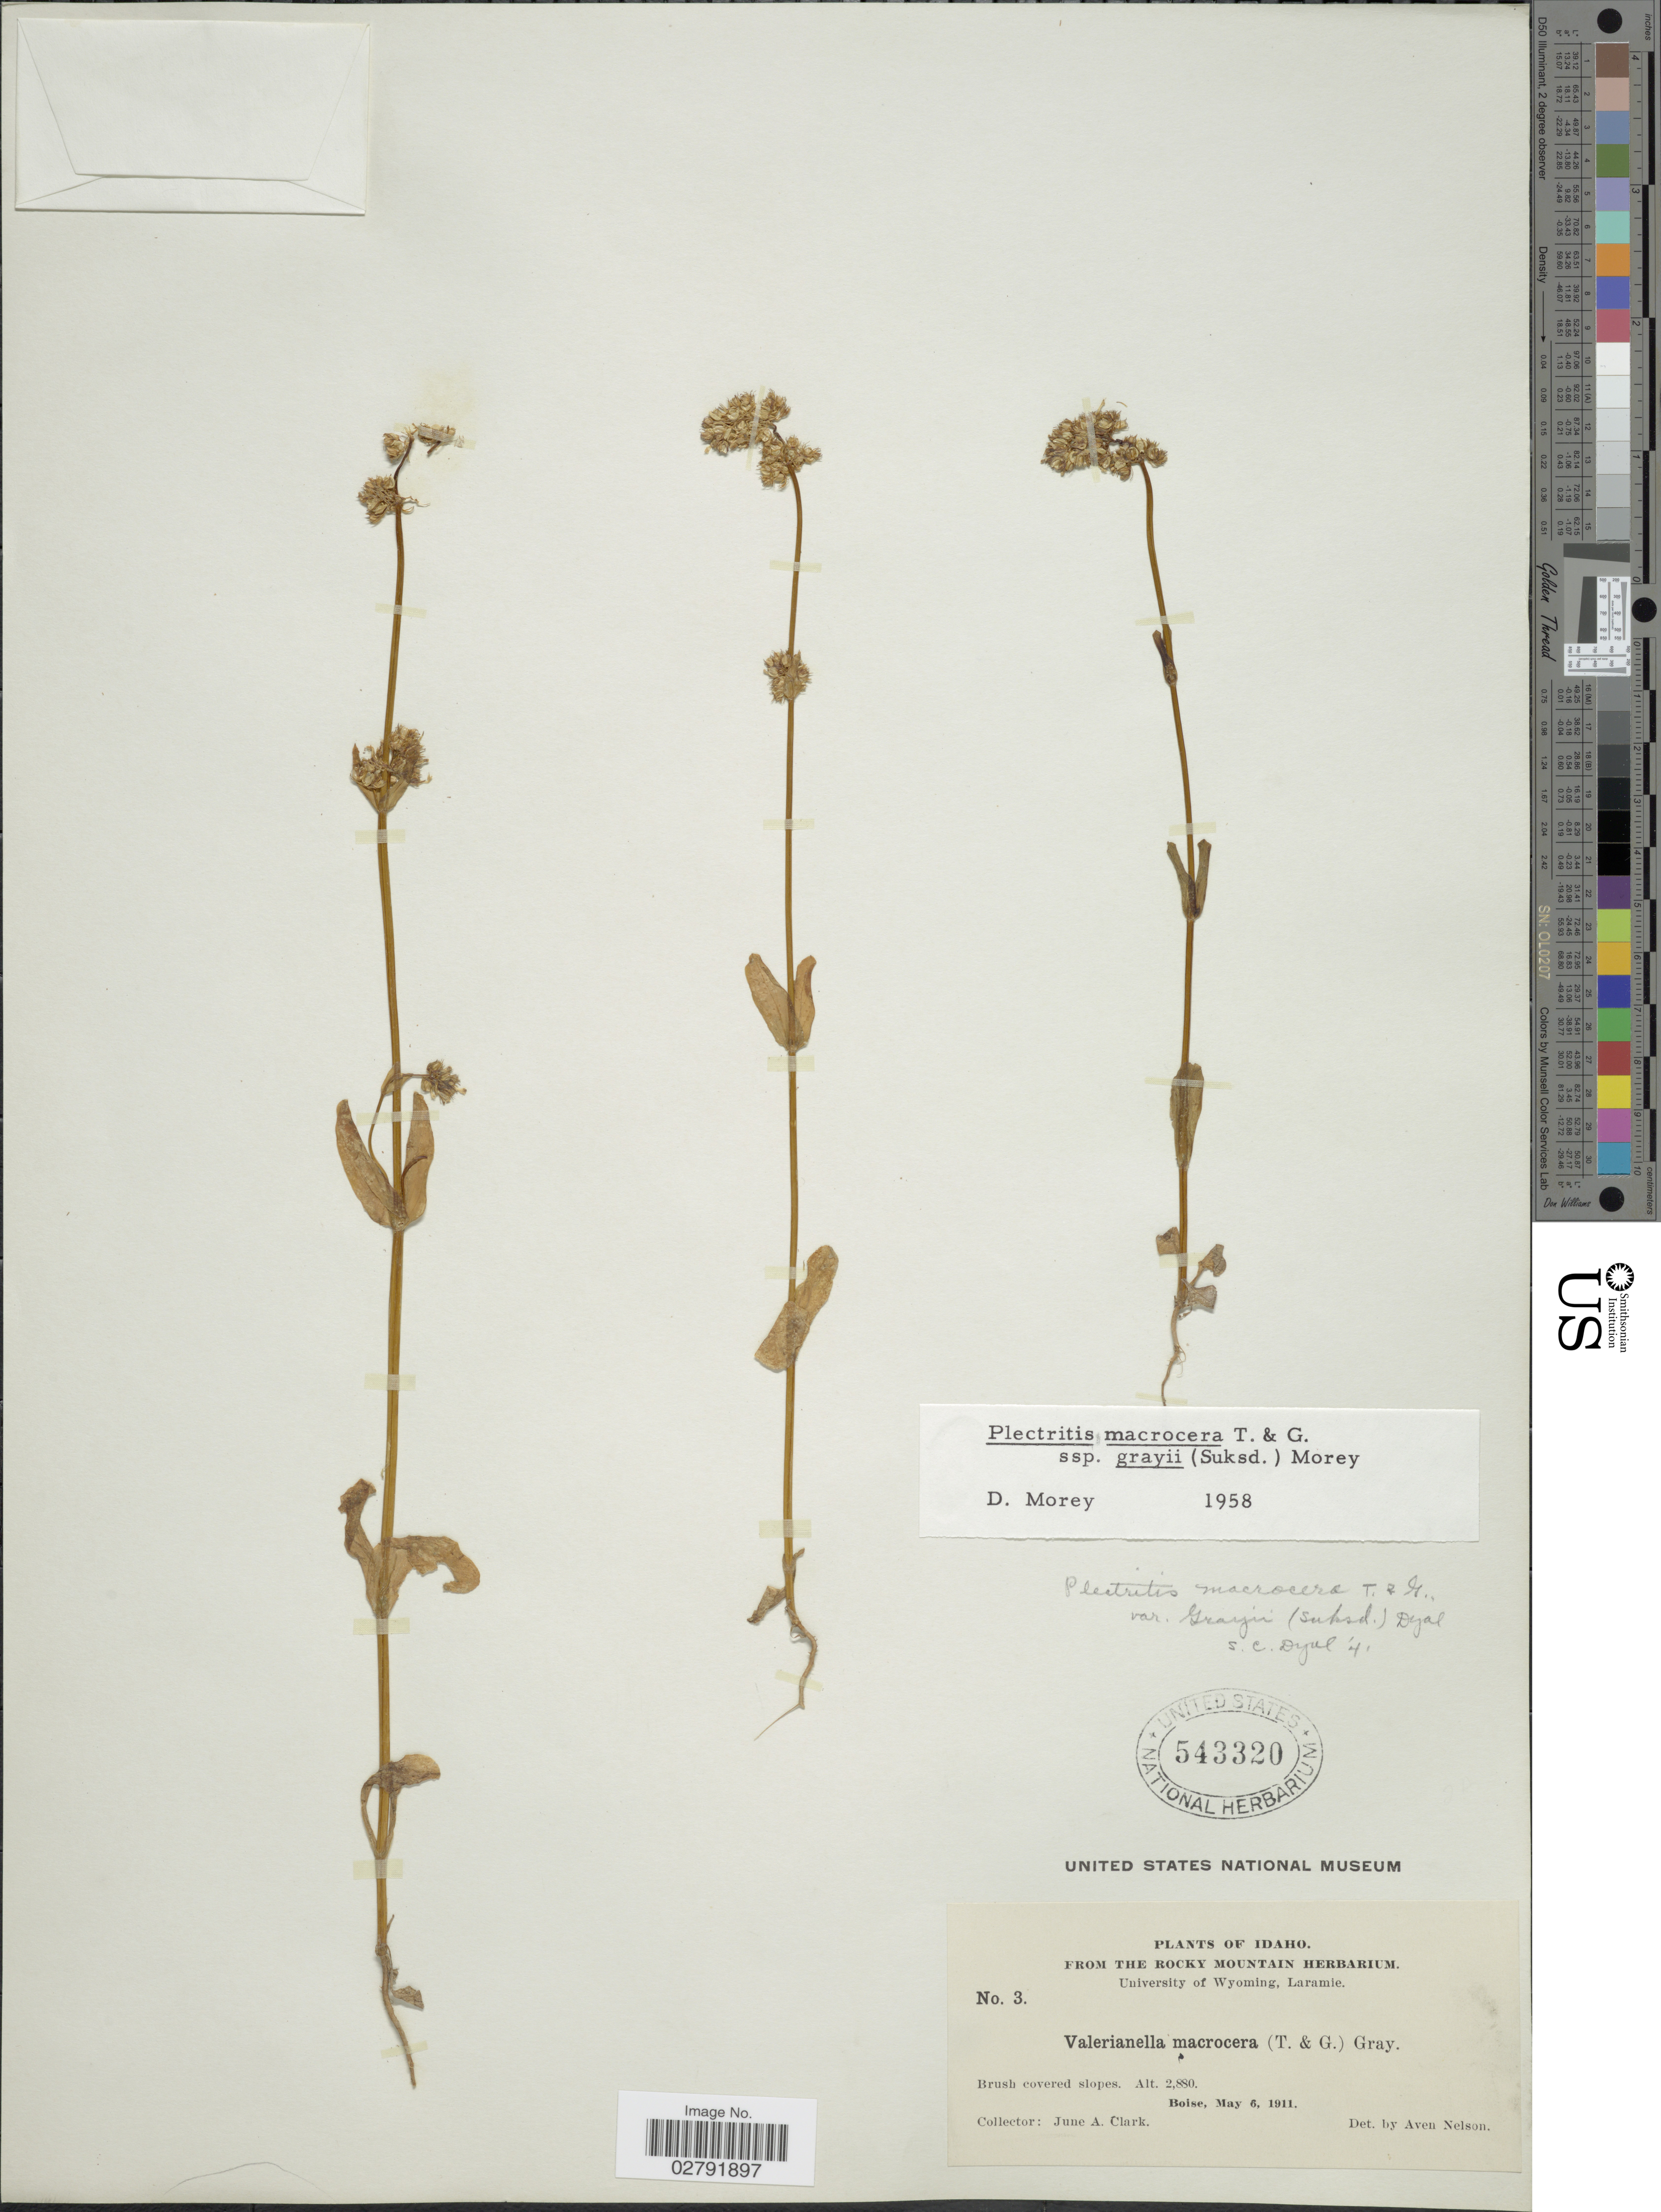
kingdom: Plantae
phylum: Tracheophyta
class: Magnoliopsida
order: Dipsacales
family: Caprifoliaceae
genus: Plectritis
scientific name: Plectritis macrocera subsp. grayi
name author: (Suksd.) Morey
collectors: J. A. Clark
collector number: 3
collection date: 1911-05-06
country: United States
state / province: Idaho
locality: Boise.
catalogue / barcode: US 543320